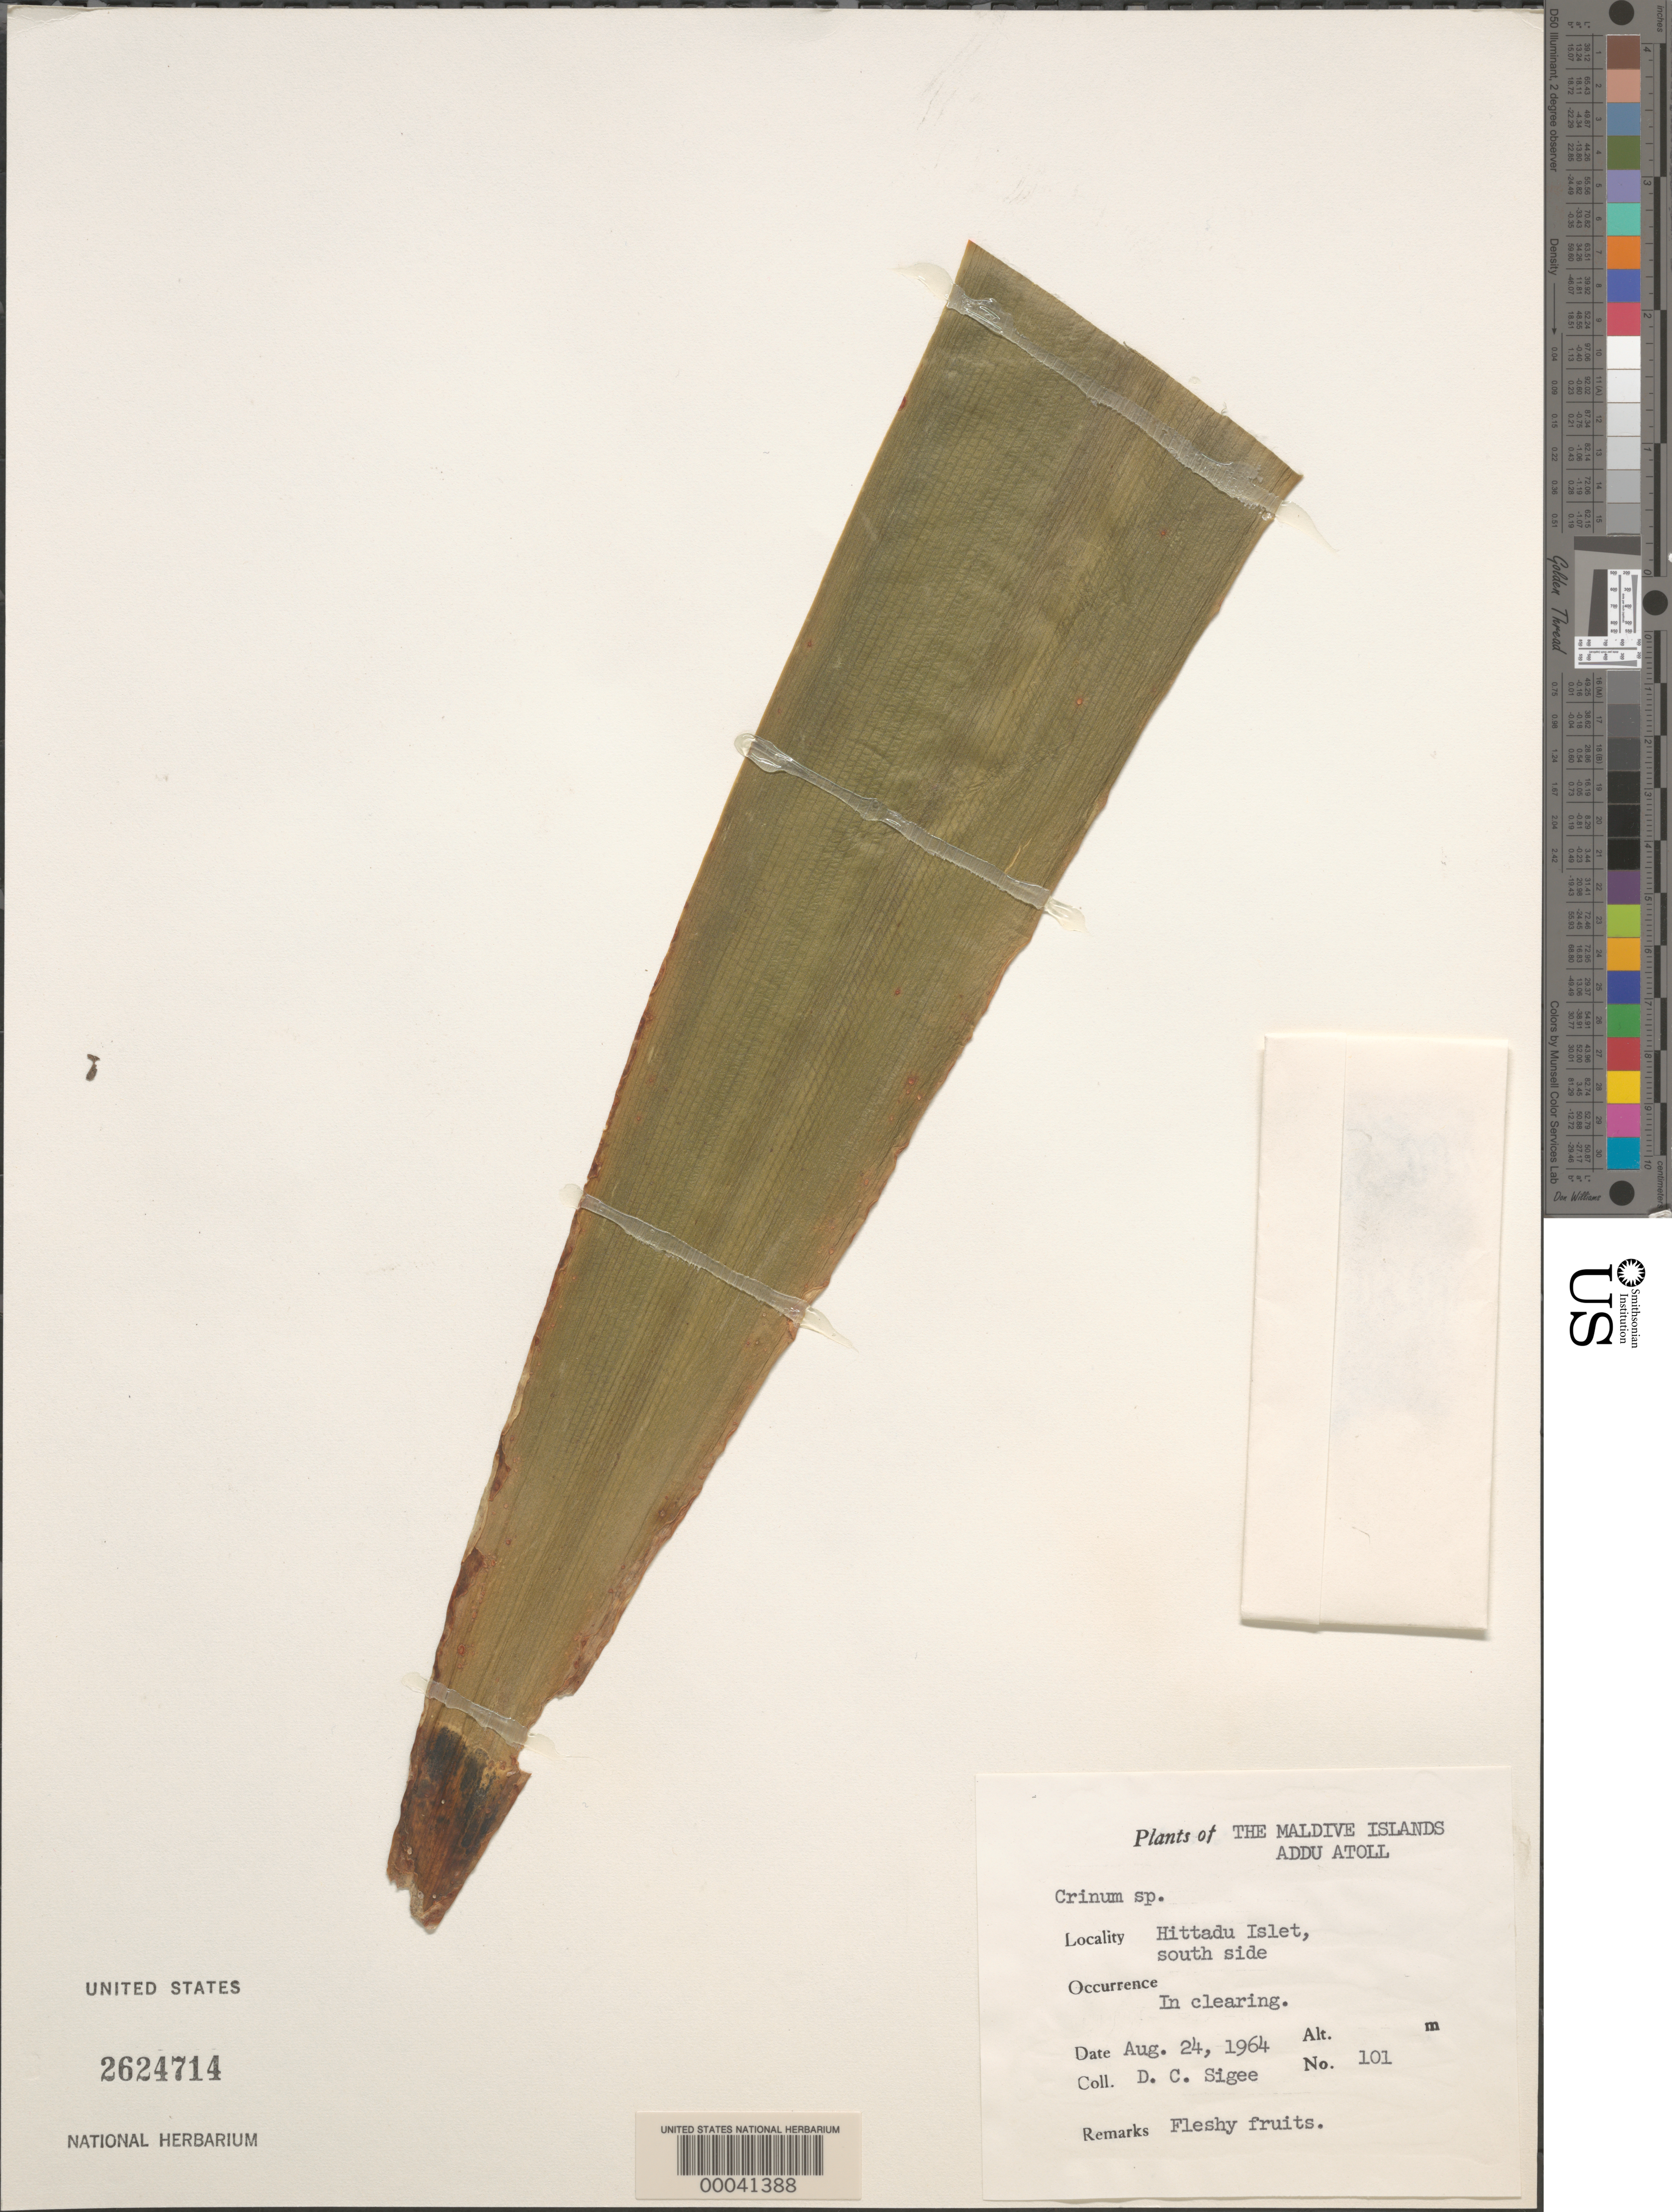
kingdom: Plantae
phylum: Tracheophyta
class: Liliopsida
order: Asparagales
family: Amaryllidaceae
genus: Crinum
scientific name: Crinum sp.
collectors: D. C. Sigee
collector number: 101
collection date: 1964-08-24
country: Maldive Islands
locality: Addu Atoll. Hittadu Islet, south side.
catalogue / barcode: US 2624714